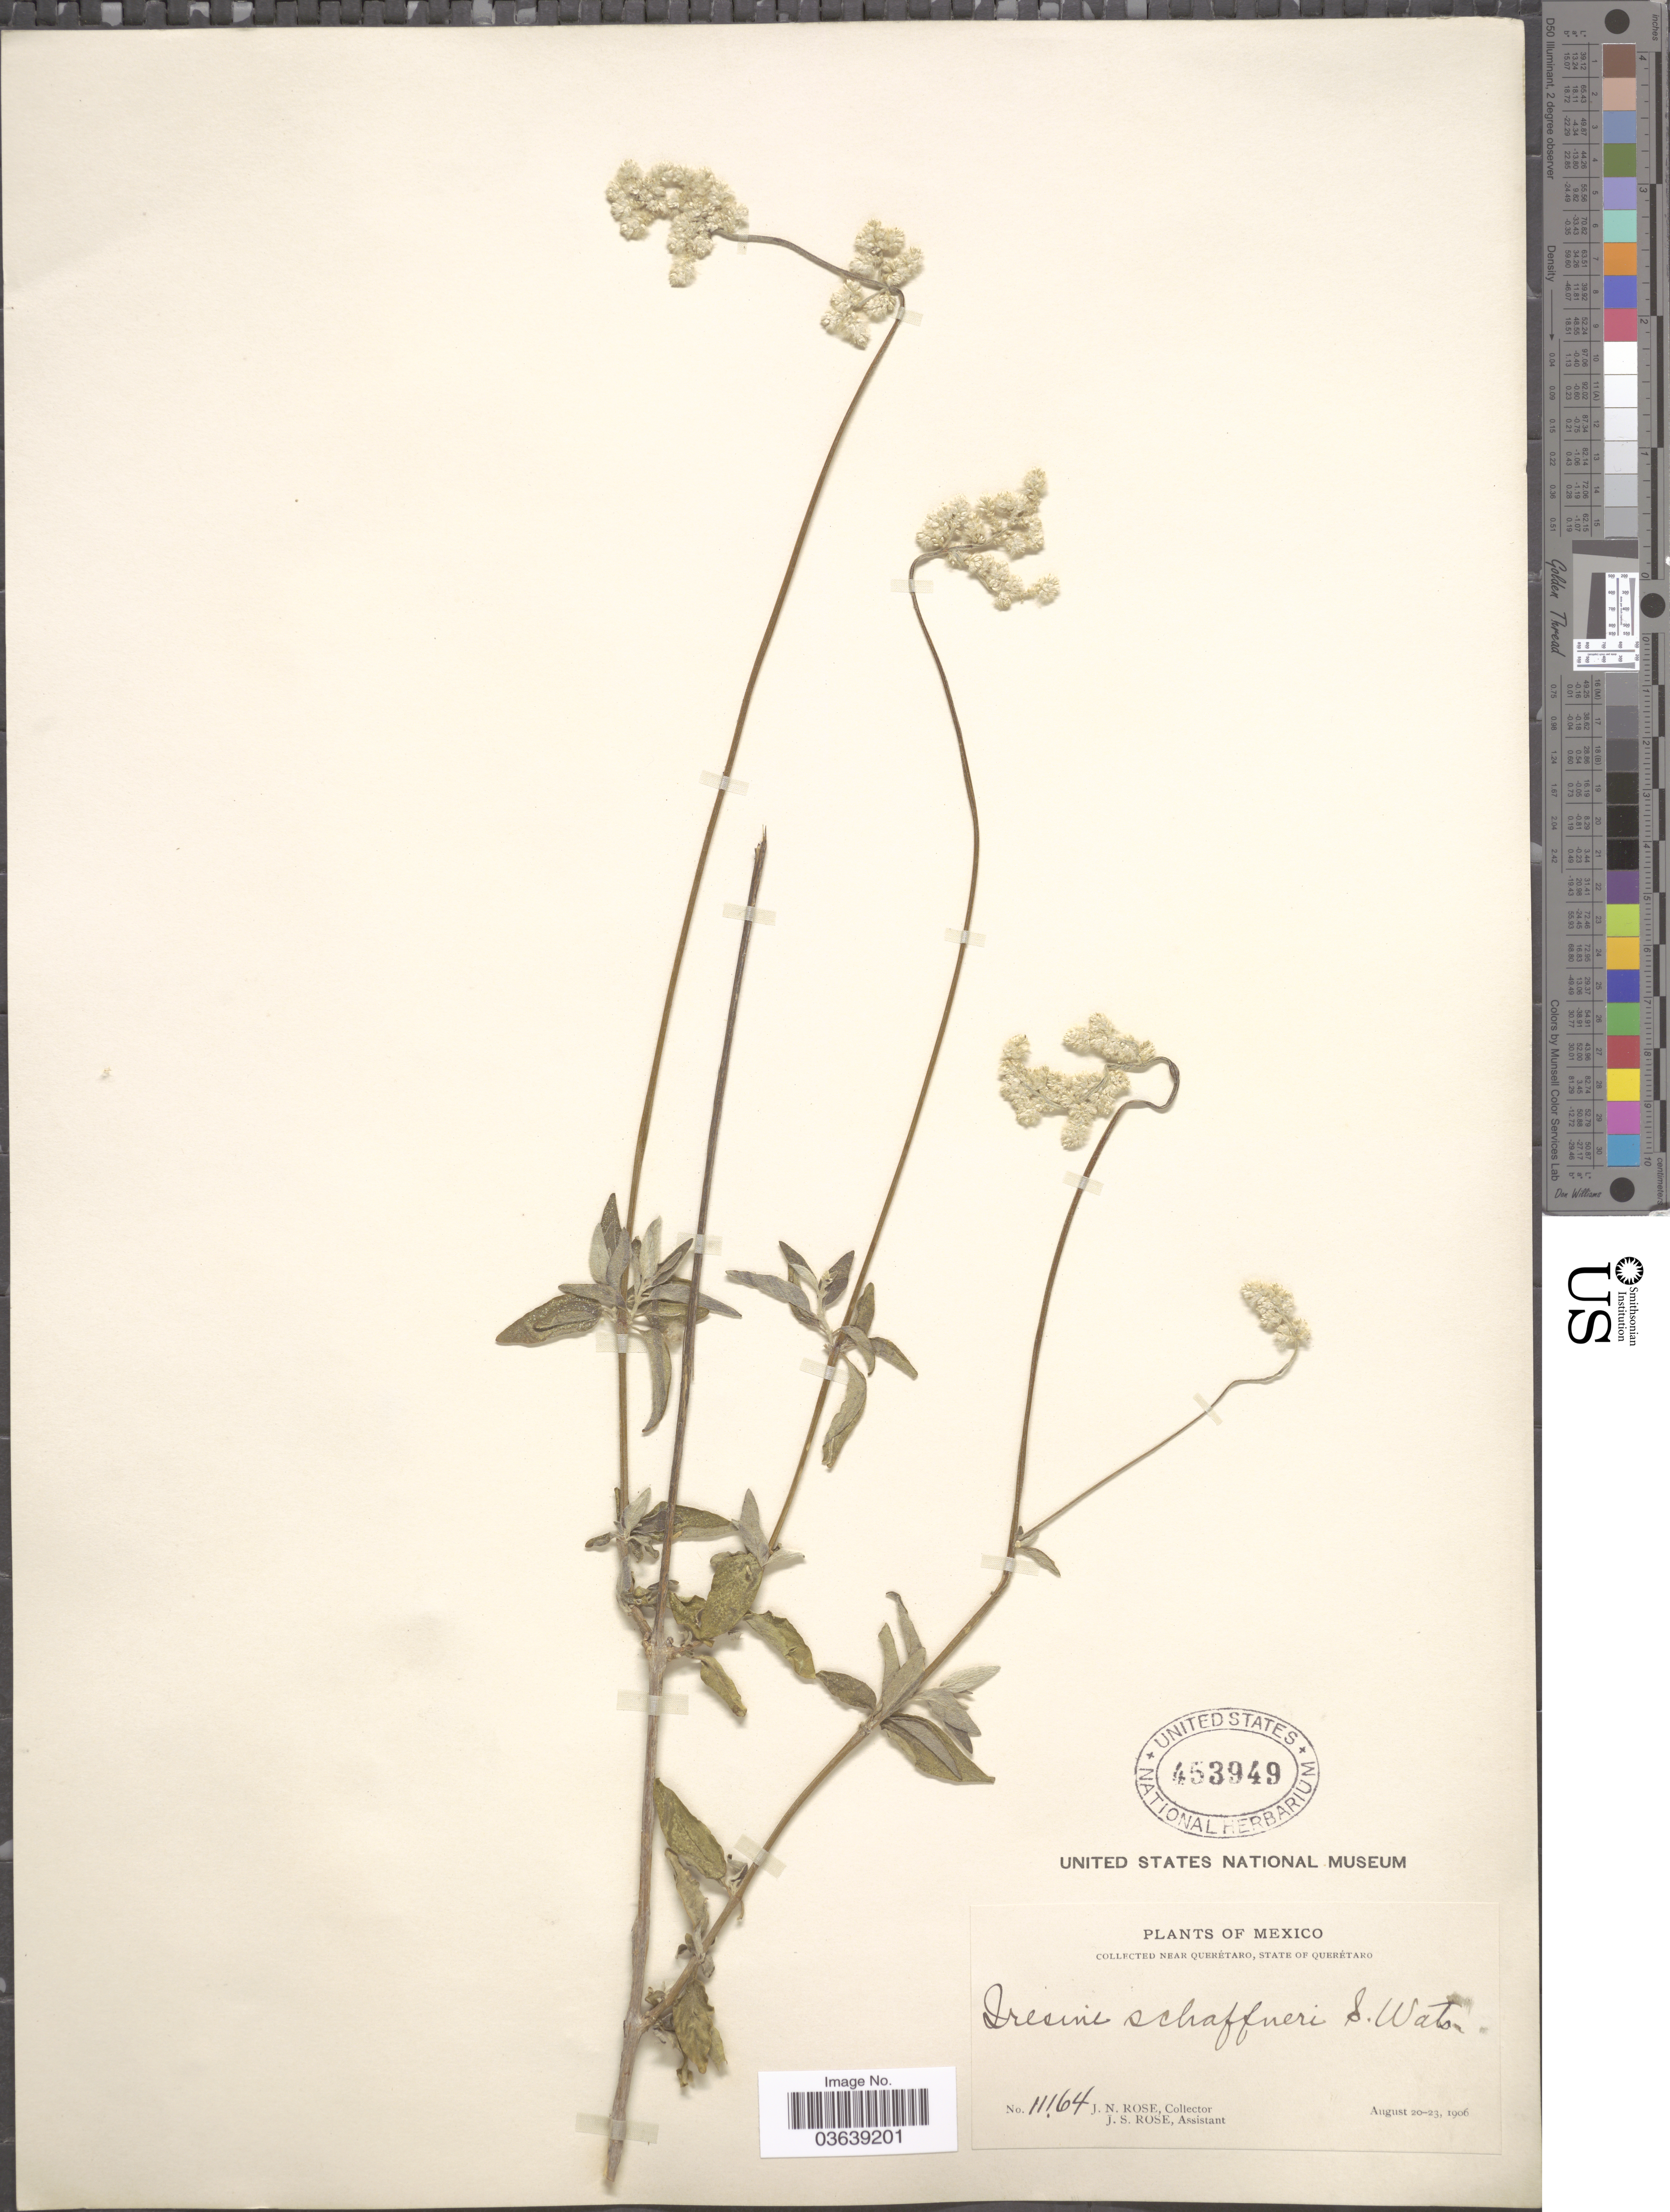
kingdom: Plantae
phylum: Tracheophyta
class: Magnoliopsida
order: Caryophyllales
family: Amaranthaceae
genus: Iresine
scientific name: Iresine schaffneri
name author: S. Watson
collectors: J. N. Rose & J. S. Rose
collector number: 11164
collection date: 1906-08-20/1906-08-23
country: Mexico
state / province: Querétaro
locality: Near Querétaro.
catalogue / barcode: US 453949